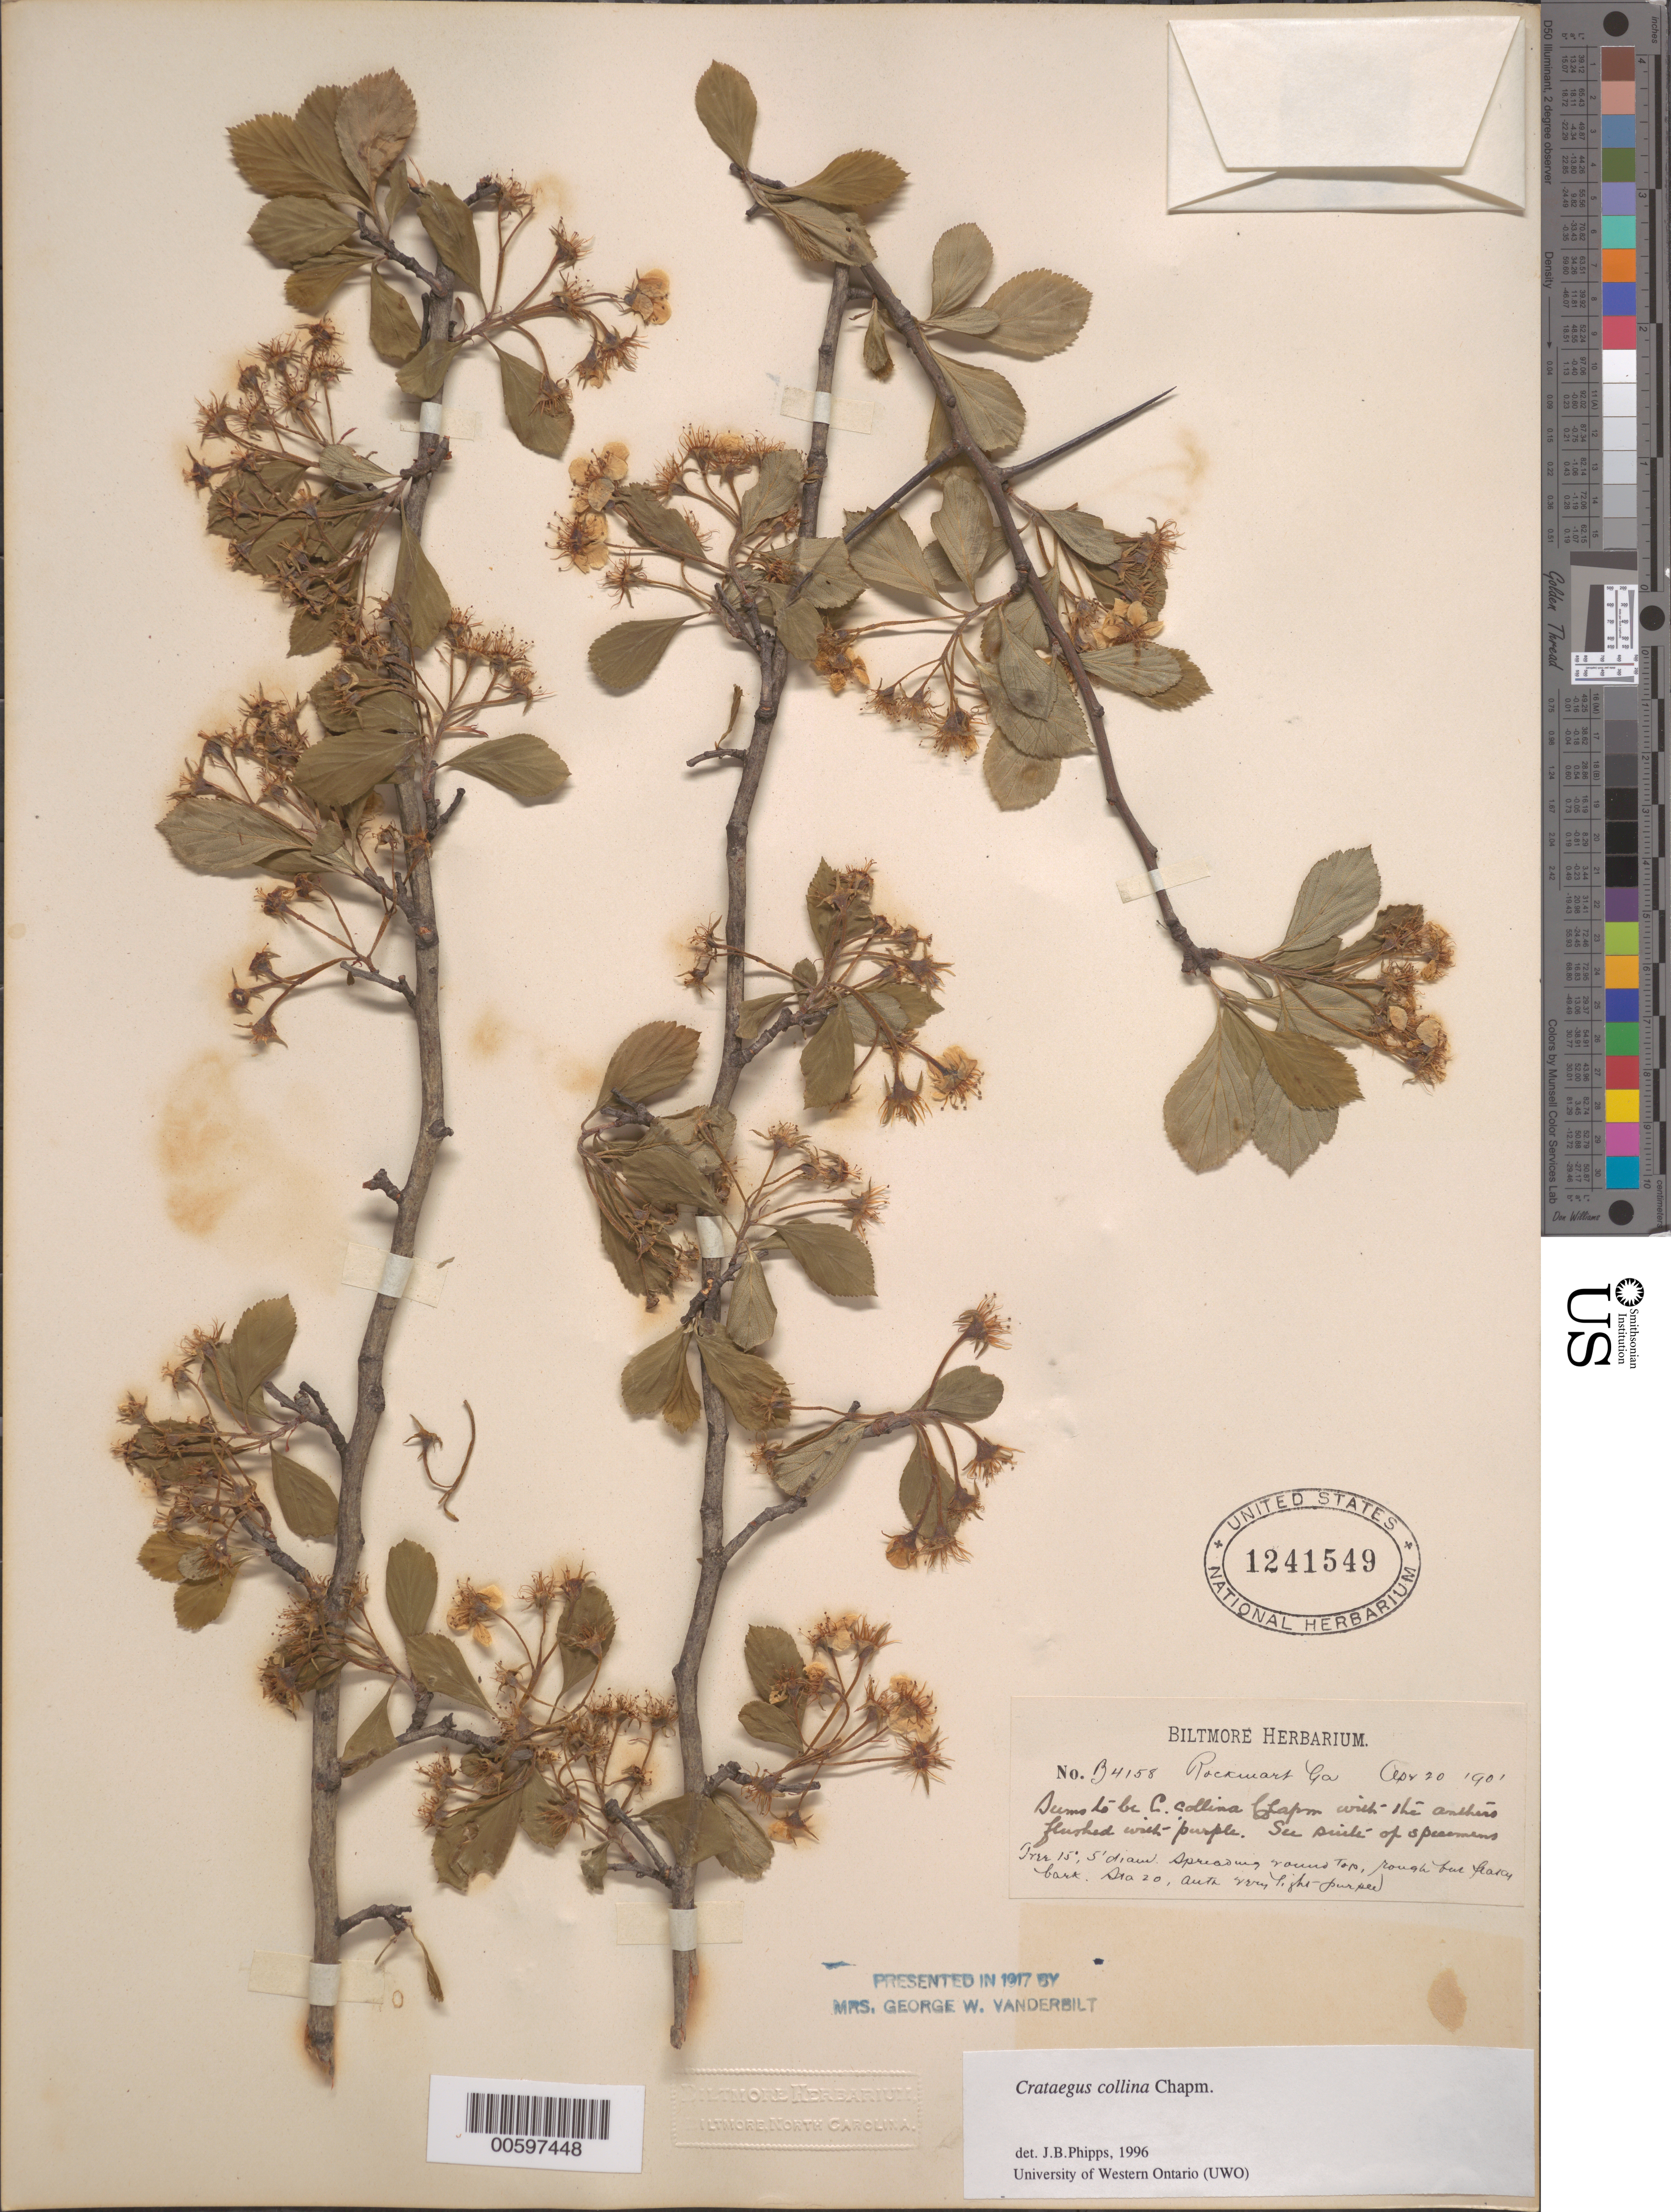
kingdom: Plantae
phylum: Tracheophyta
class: Magnoliopsida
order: Rosales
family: Rosaceae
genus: Crataegus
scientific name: Crataegus collina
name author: Chapm.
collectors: ex herb. Biltmore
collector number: B4158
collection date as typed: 20 Apr 1901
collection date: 1901-04-20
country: United States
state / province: Georgia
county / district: Polk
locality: Rockmont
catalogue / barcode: US 1241549